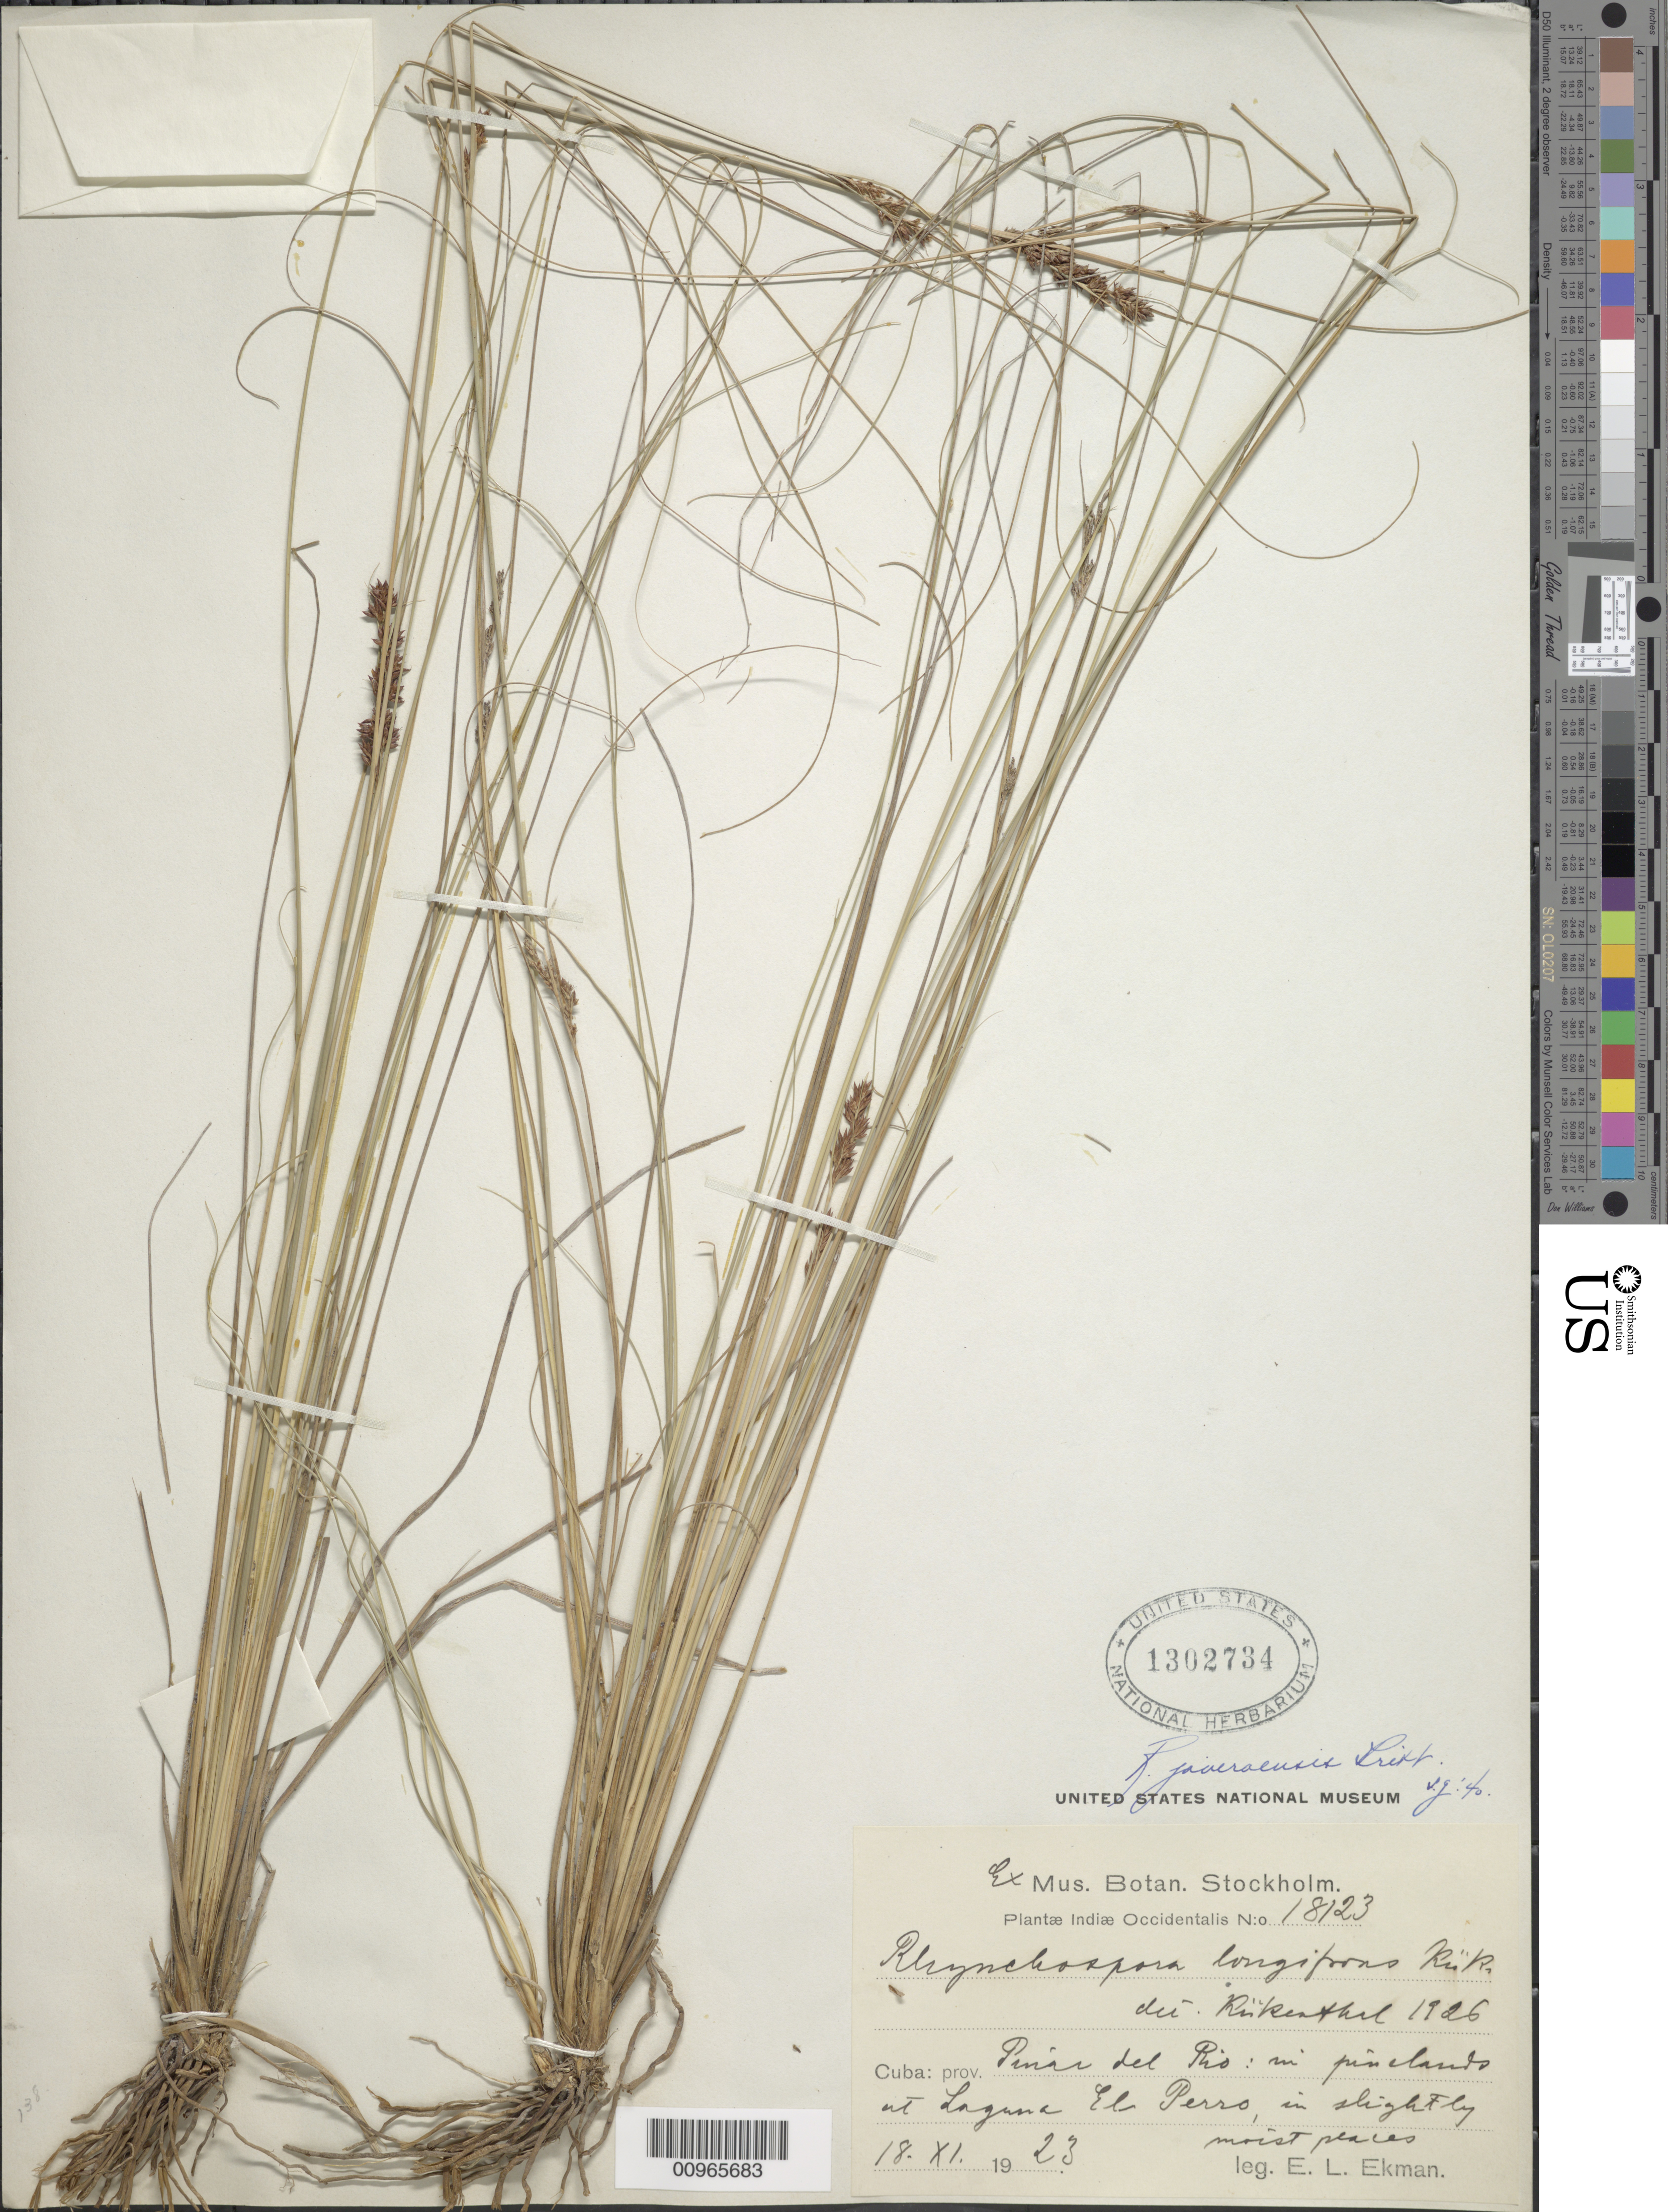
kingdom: Plantae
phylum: Tracheophyta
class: Liliopsida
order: Poales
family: Cyperaceae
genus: Rhynchospora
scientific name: Rhynchospora joveroensis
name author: Britton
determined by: Gale, S.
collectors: E. L. Ekman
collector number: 18123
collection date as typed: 18 Nov 1923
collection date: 1923-11-18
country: Cuba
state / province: Pinar del Rio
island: Cuba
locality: In pinelands at Laguna del Perro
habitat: In pinelands at lagoon in slightly moist places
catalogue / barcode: US 1302734